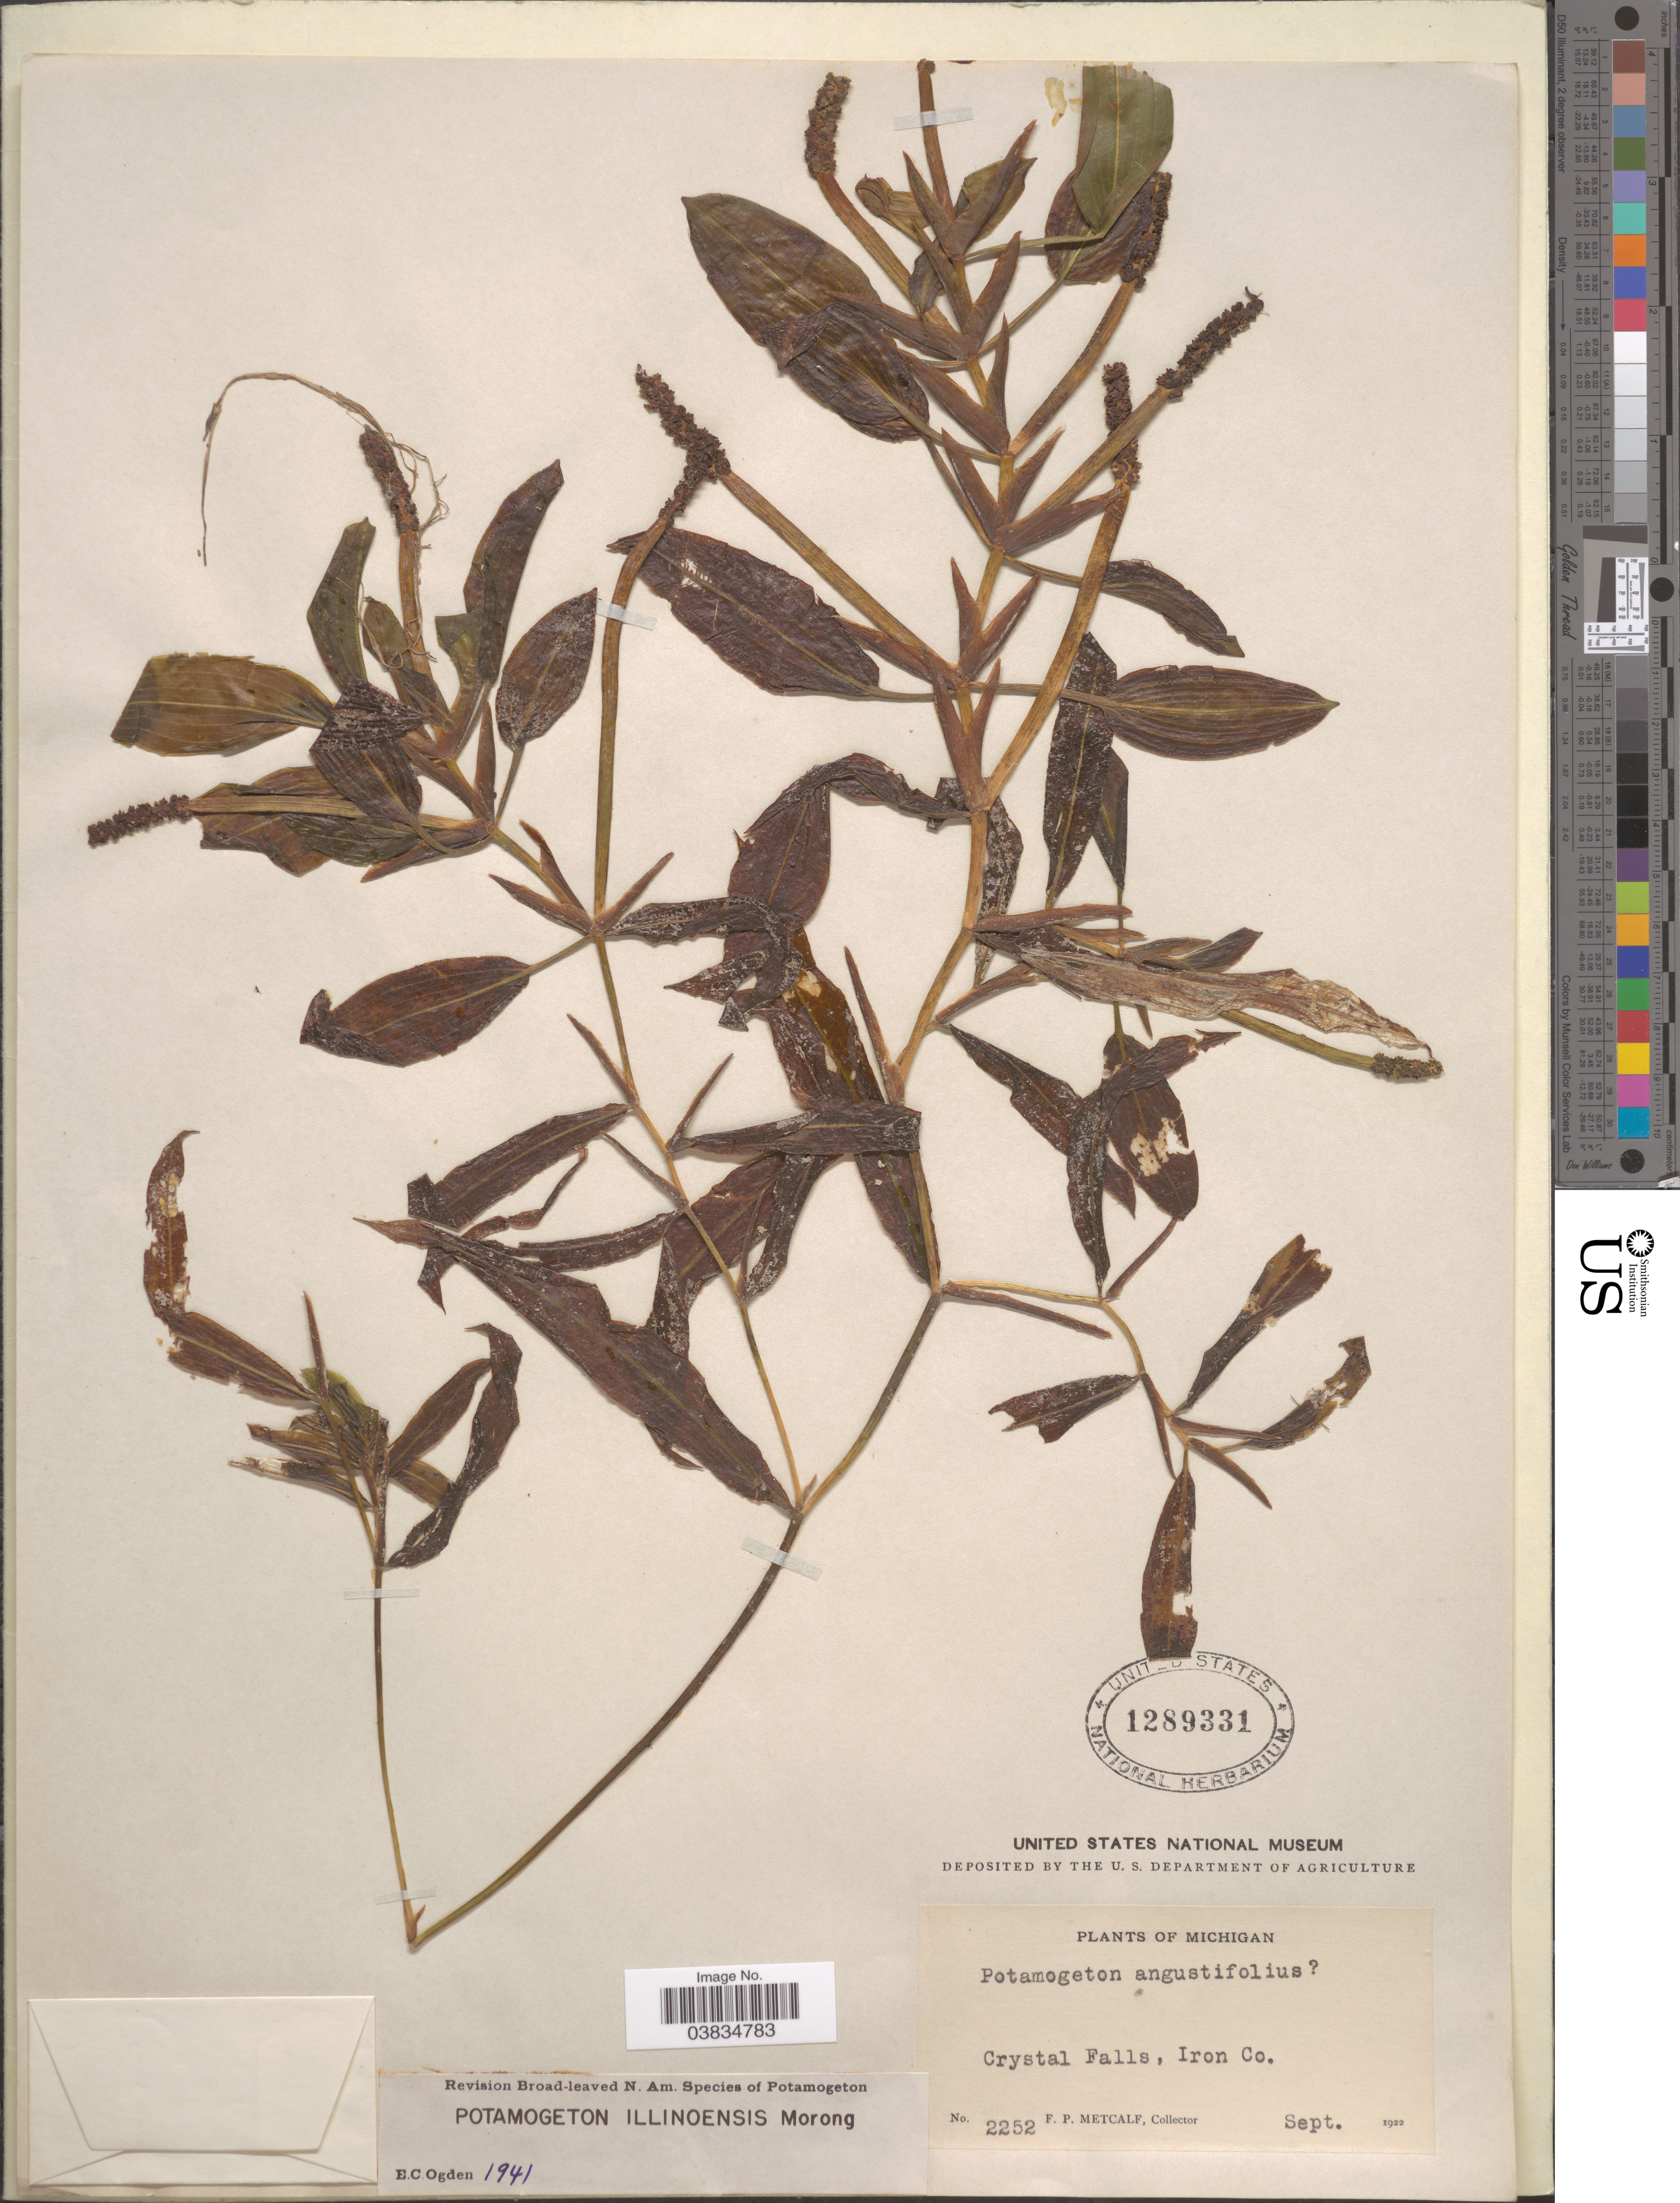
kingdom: Plantae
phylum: Tracheophyta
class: Liliopsida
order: Alismatales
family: Potamogetonaceae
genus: Potamogeton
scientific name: Potamogeton illinoensis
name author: Morong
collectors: F. Metcalf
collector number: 2252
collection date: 1922-09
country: United States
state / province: Michigan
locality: Crystal Falls, Iron Co.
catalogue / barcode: US 1289331